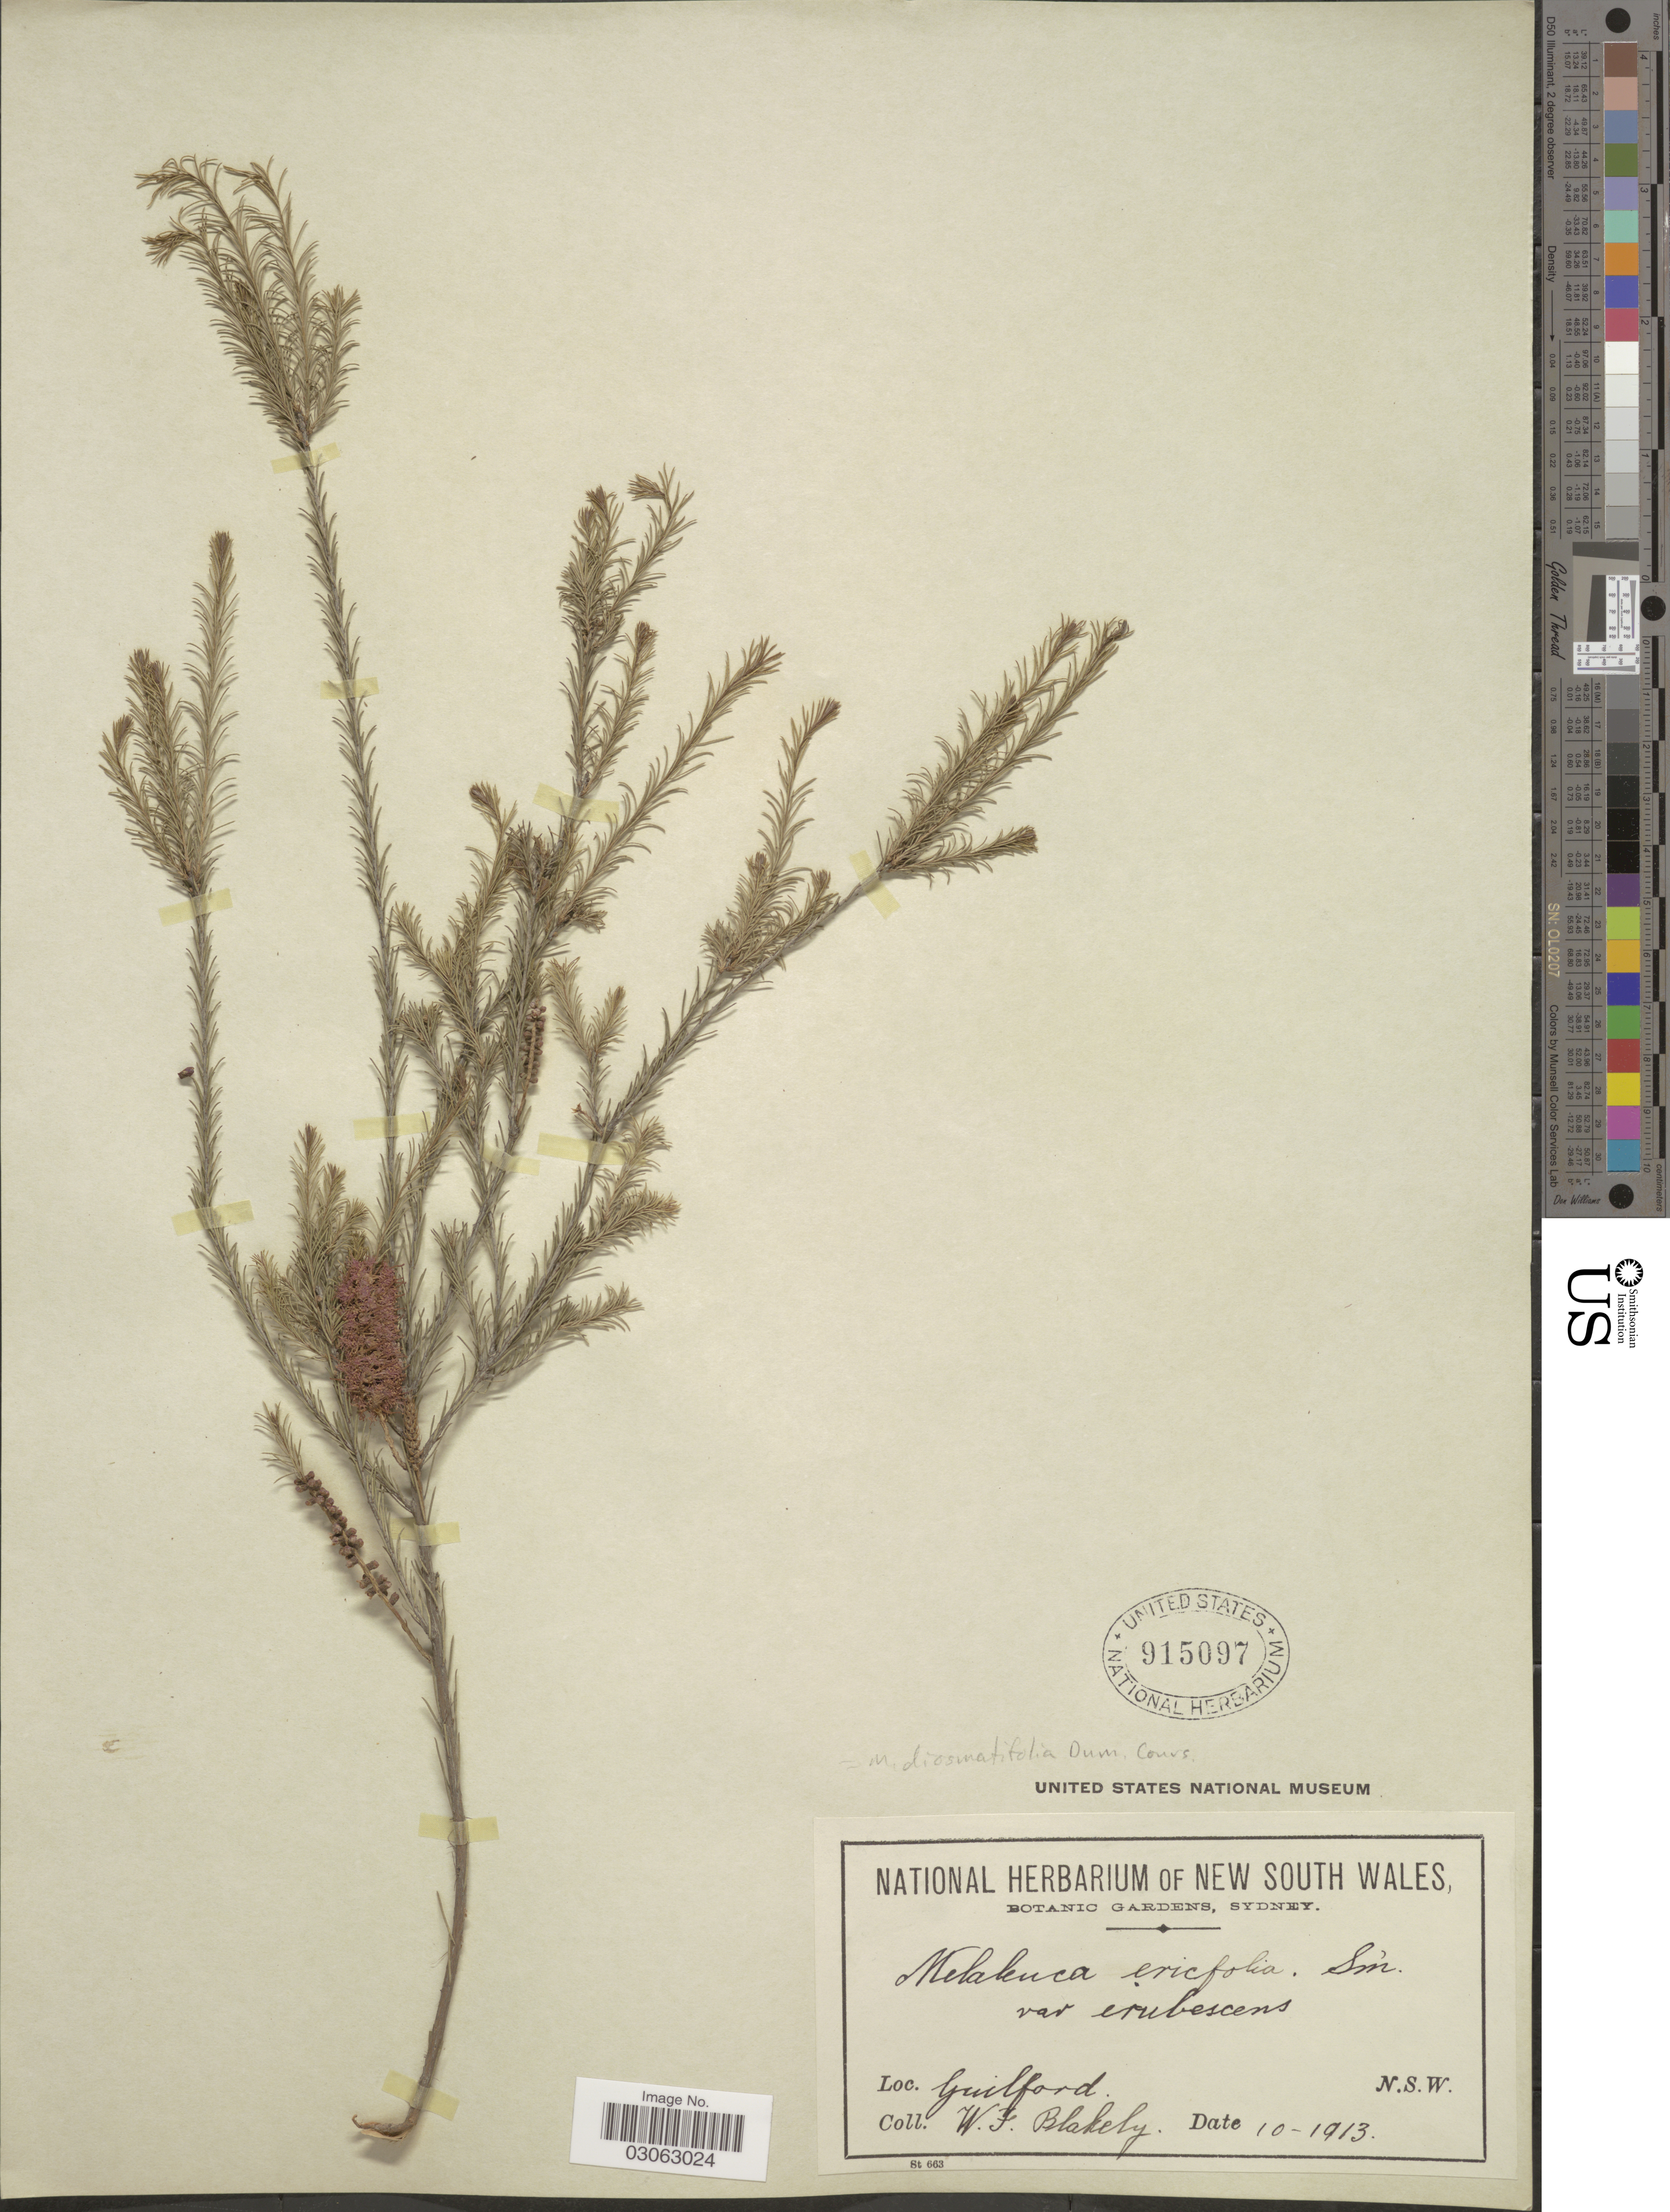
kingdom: Plantae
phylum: Tracheophyta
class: Magnoliopsida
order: Myrtales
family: Myrtaceae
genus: Melaleuca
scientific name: Melaleuca diosmatifolia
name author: Dum. Cours.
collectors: W. Blakely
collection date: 1913-10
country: Australia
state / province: New South Wales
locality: Guilford. N. S. W.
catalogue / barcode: US 915097